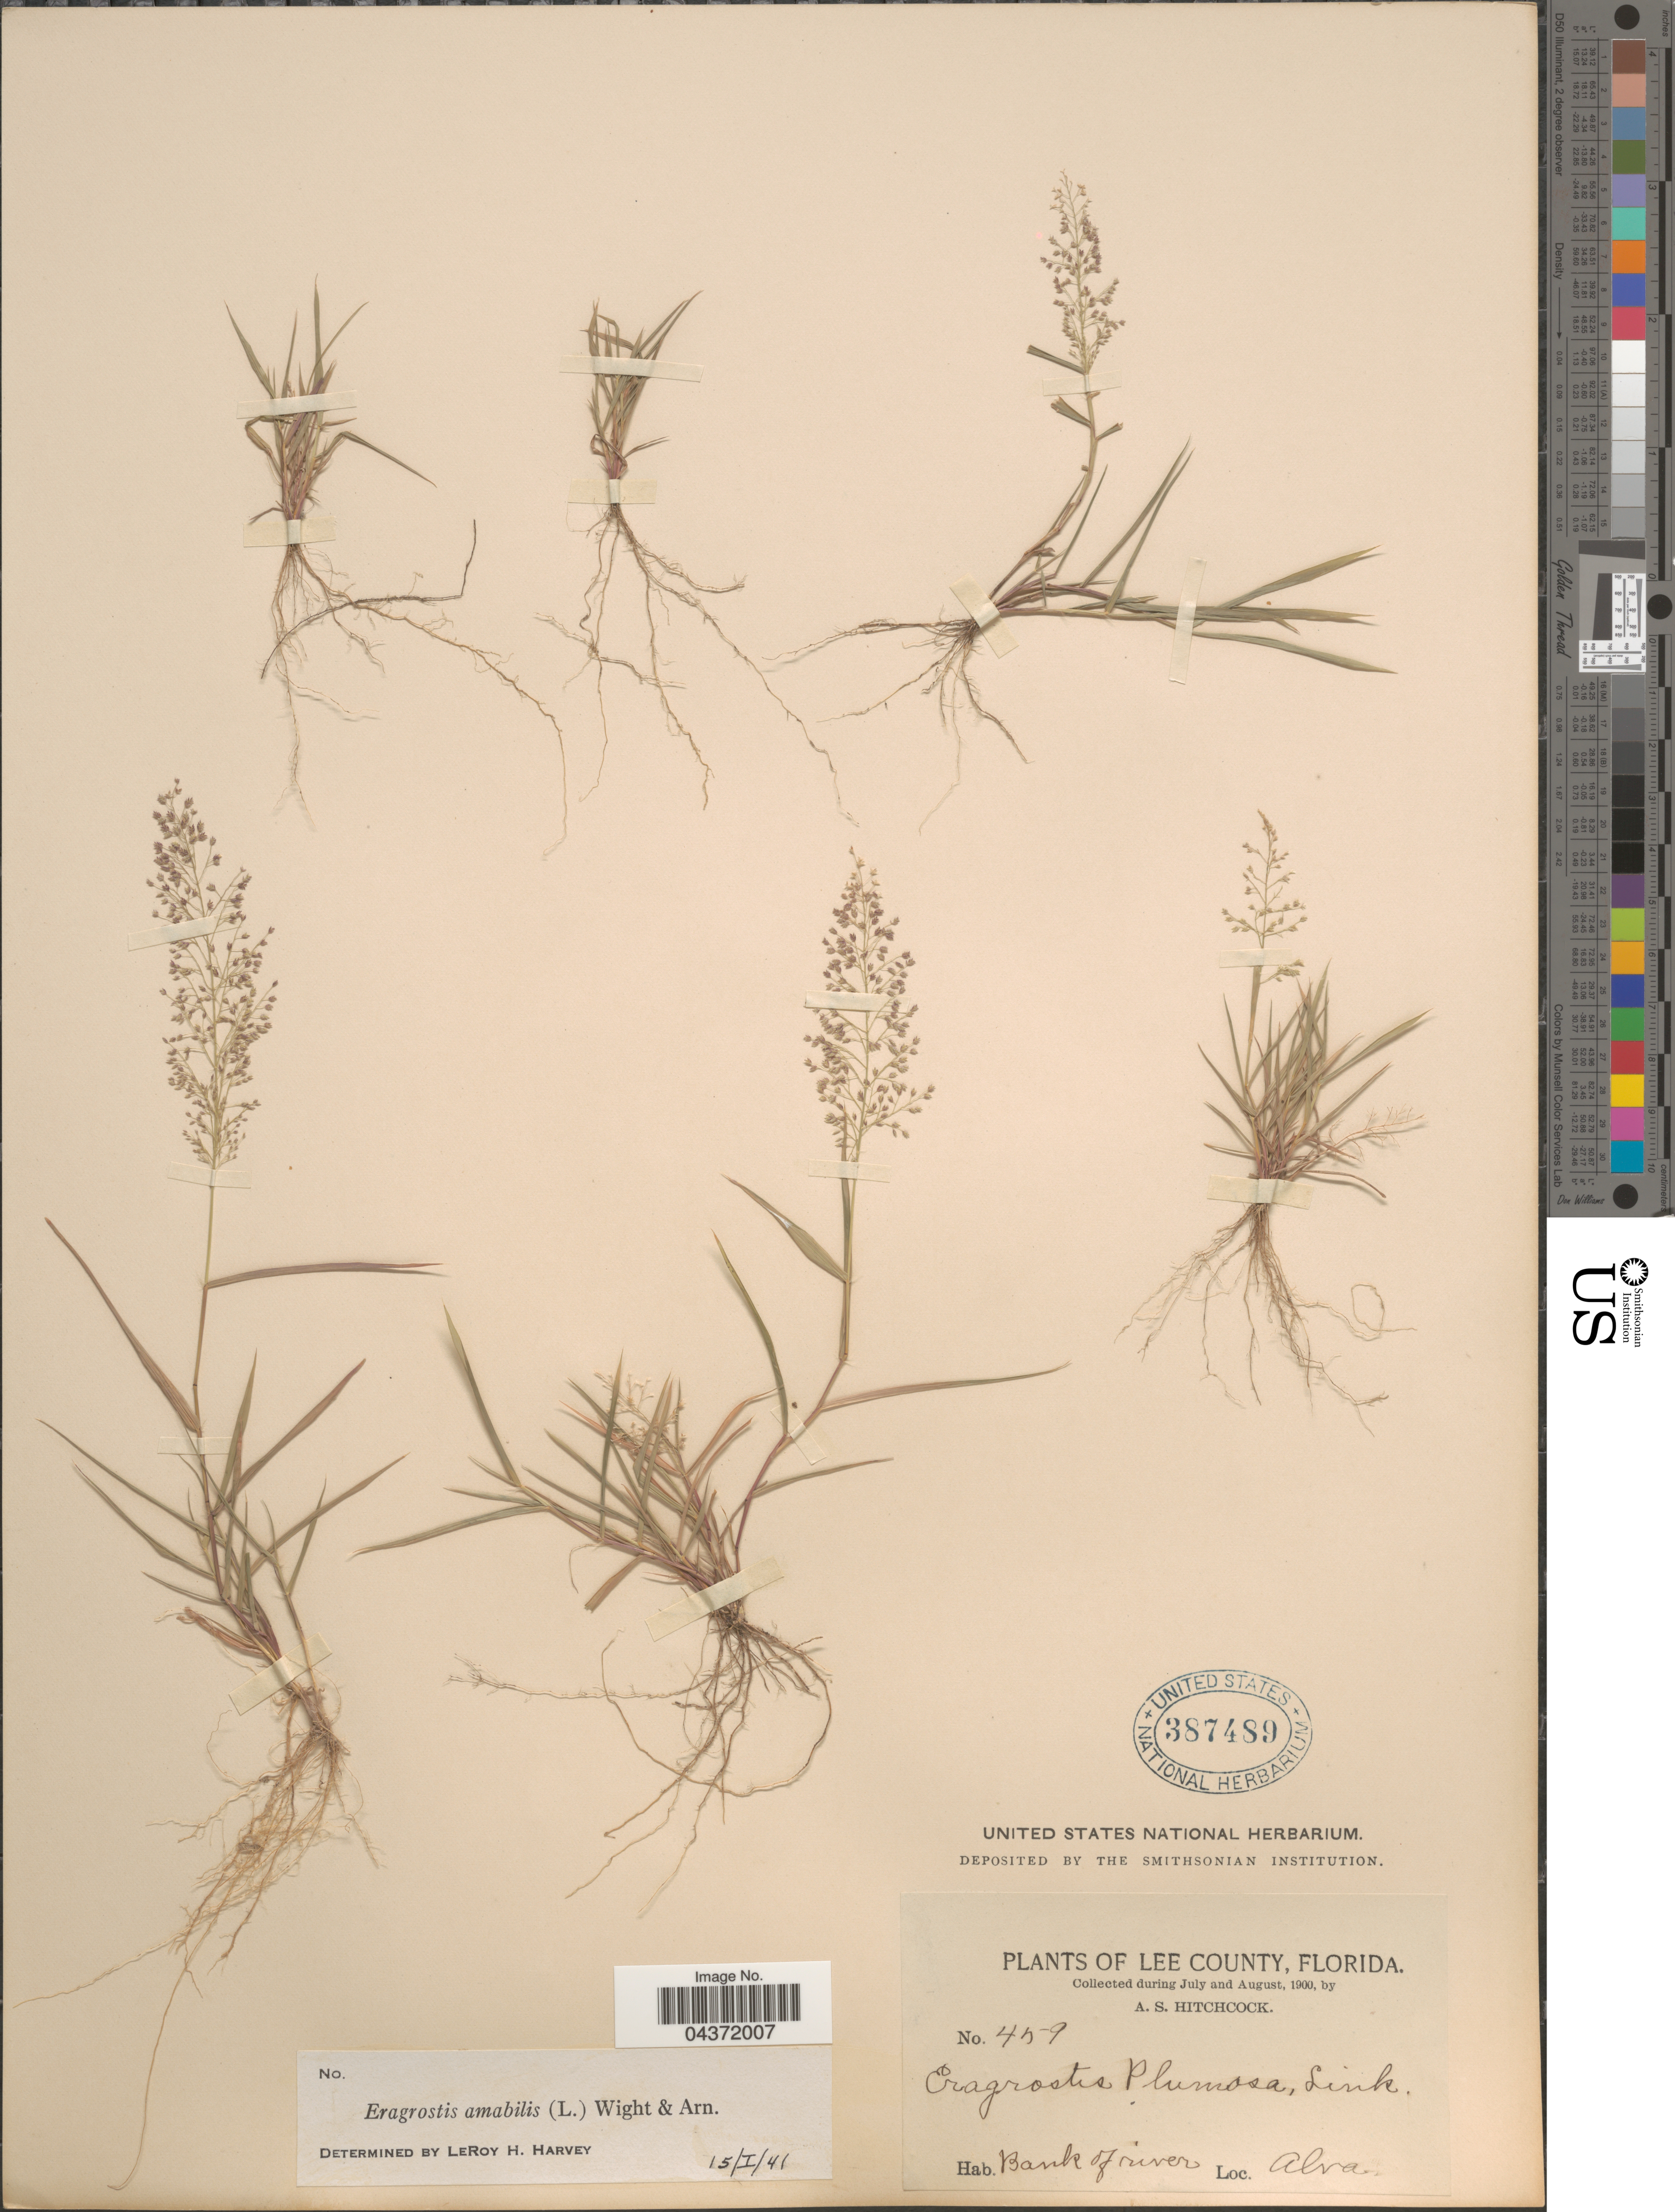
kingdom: Plantae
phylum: Tracheophyta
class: Liliopsida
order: Poales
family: Poaceae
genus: Eragrostis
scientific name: Eragrostis tenella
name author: (L.) P. Beauv. ex Roem. & Schult.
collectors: A. S. Hitchcock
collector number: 459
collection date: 1900-07/1900-08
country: United States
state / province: Florida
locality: Lee County. Bank of river. Alva.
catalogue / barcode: US 387489